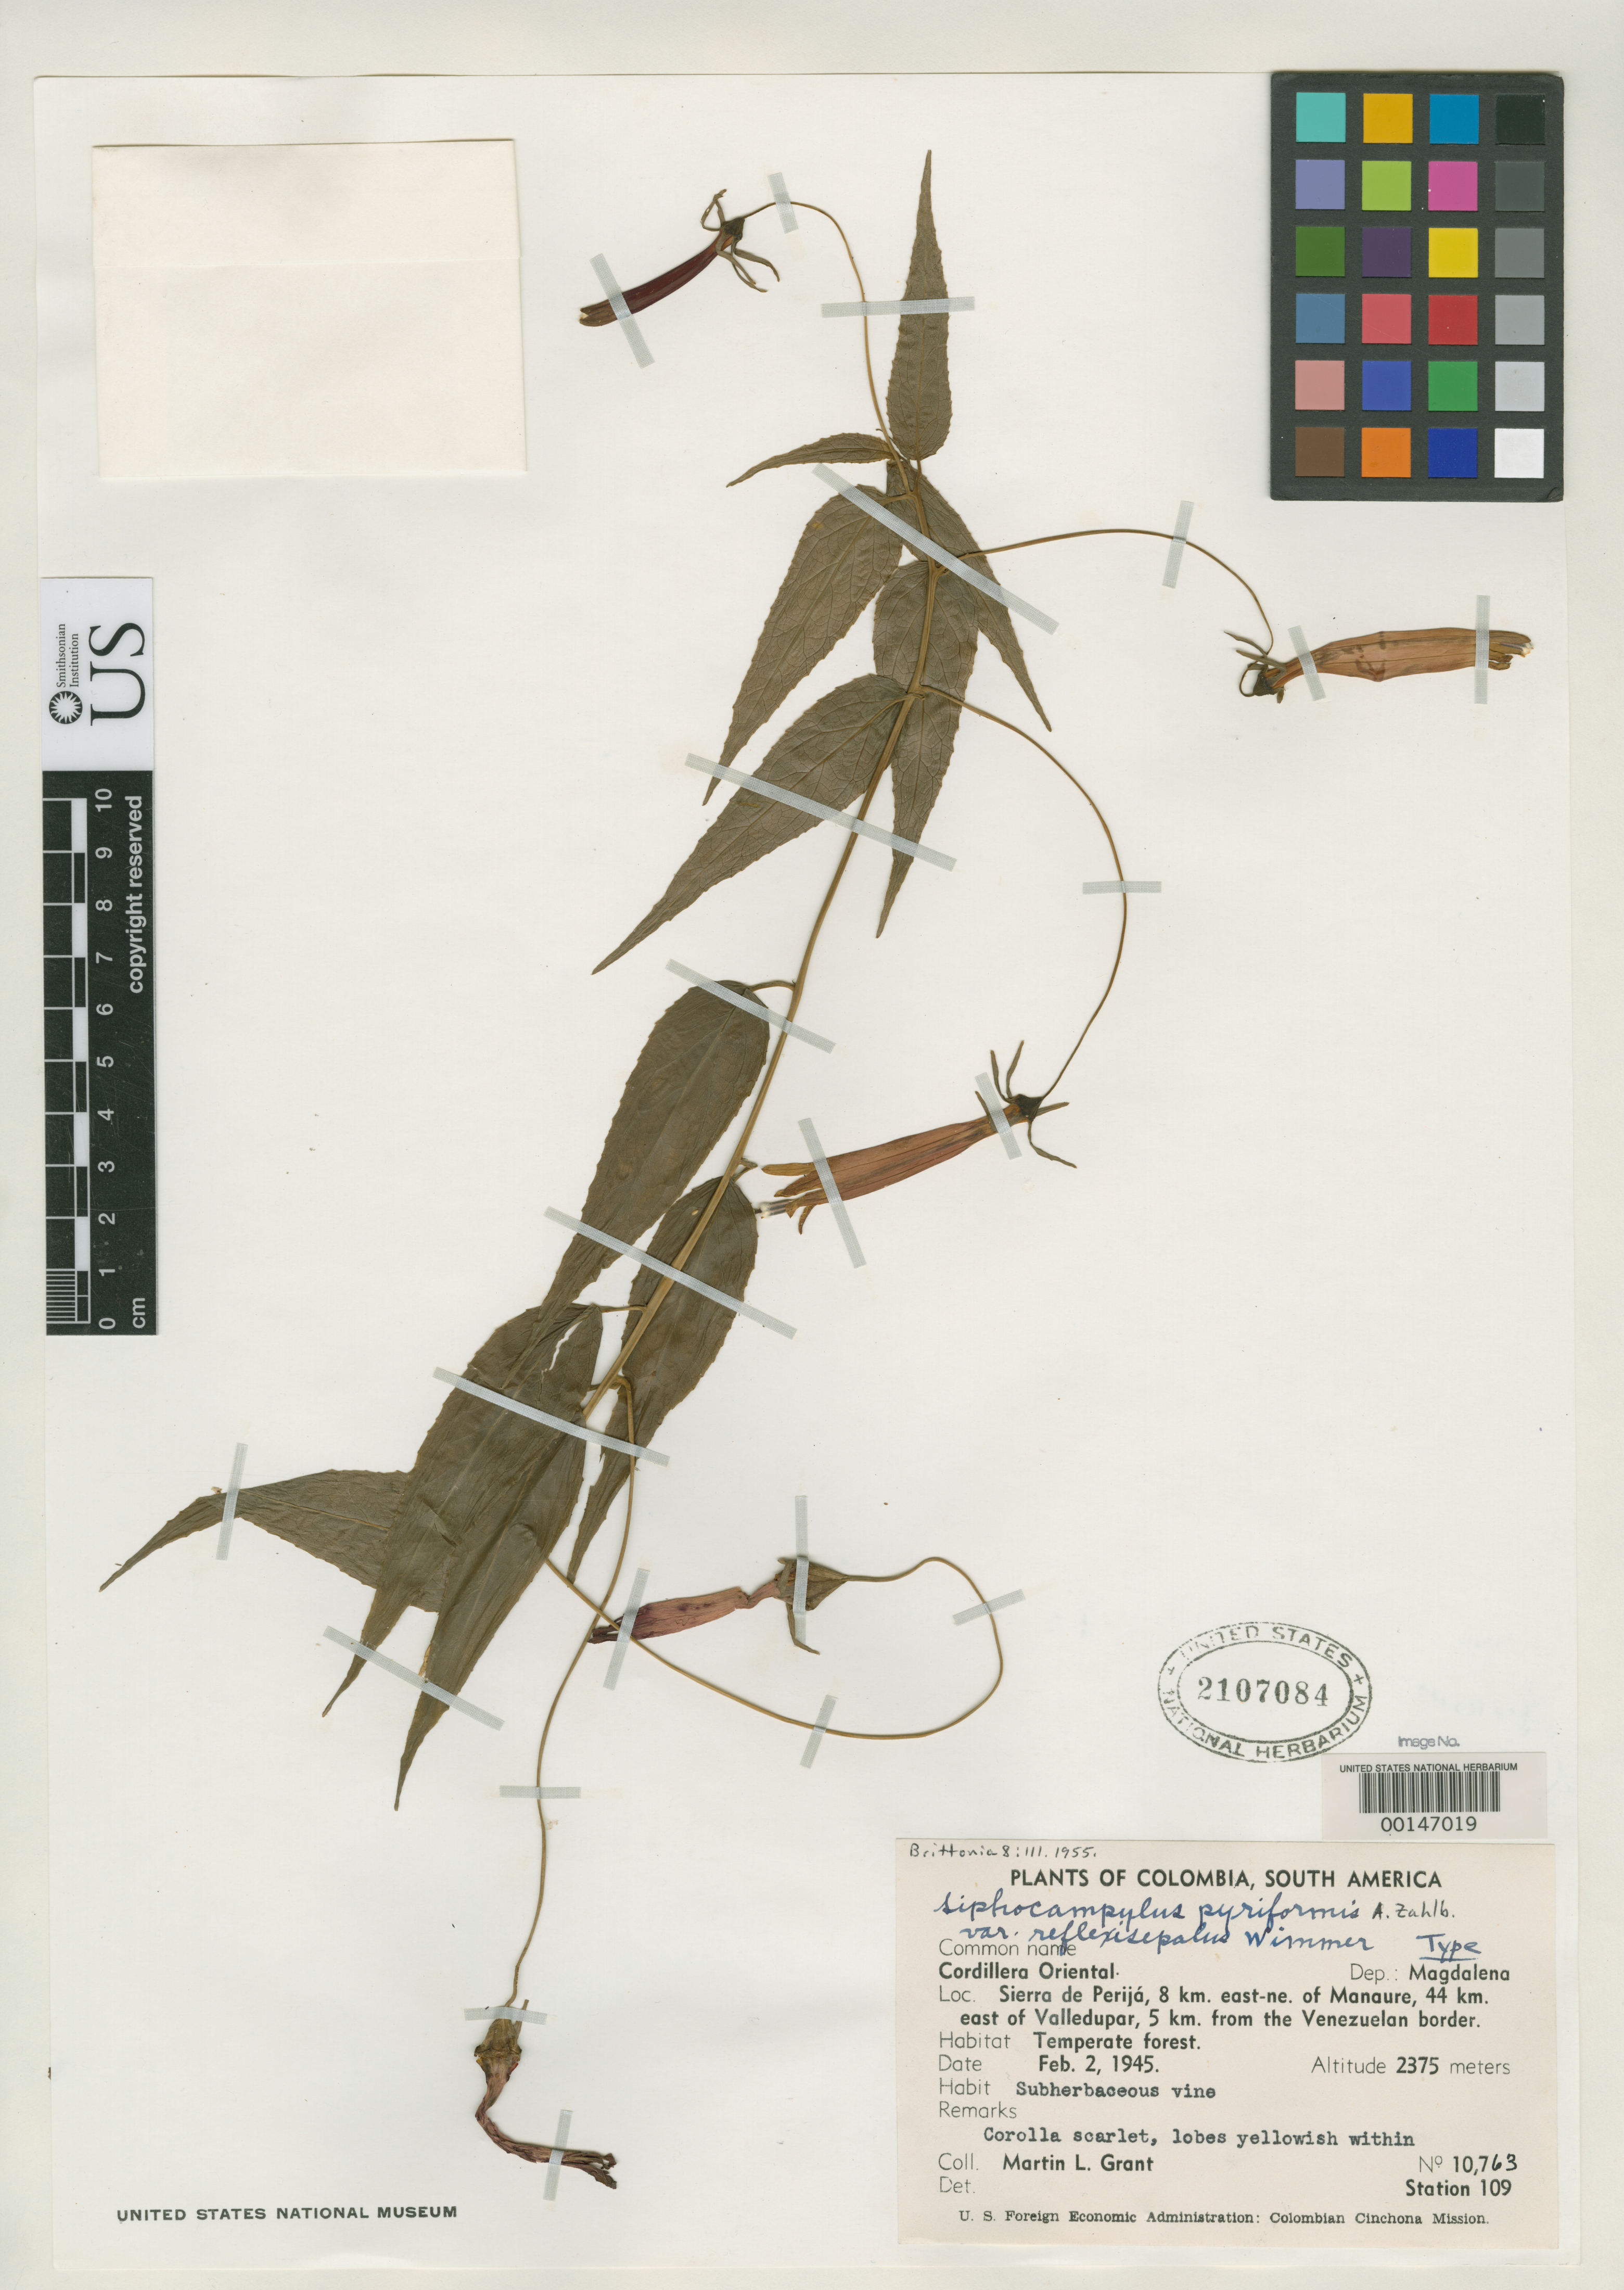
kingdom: Plantae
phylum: Tracheophyta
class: Magnoliopsida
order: Asterales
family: Campanulaceae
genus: Siphocampylus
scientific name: Siphocampylus pyriformis var. reflexisepalus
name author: E. Wimm.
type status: Isotype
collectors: M. L. Grant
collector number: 10763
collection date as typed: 02 Feb 1945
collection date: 1945-02-02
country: Colombia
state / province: Magdalena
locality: Sierra de Perija, 8 km. ENE of Manaure.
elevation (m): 2375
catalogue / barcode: US 2107084